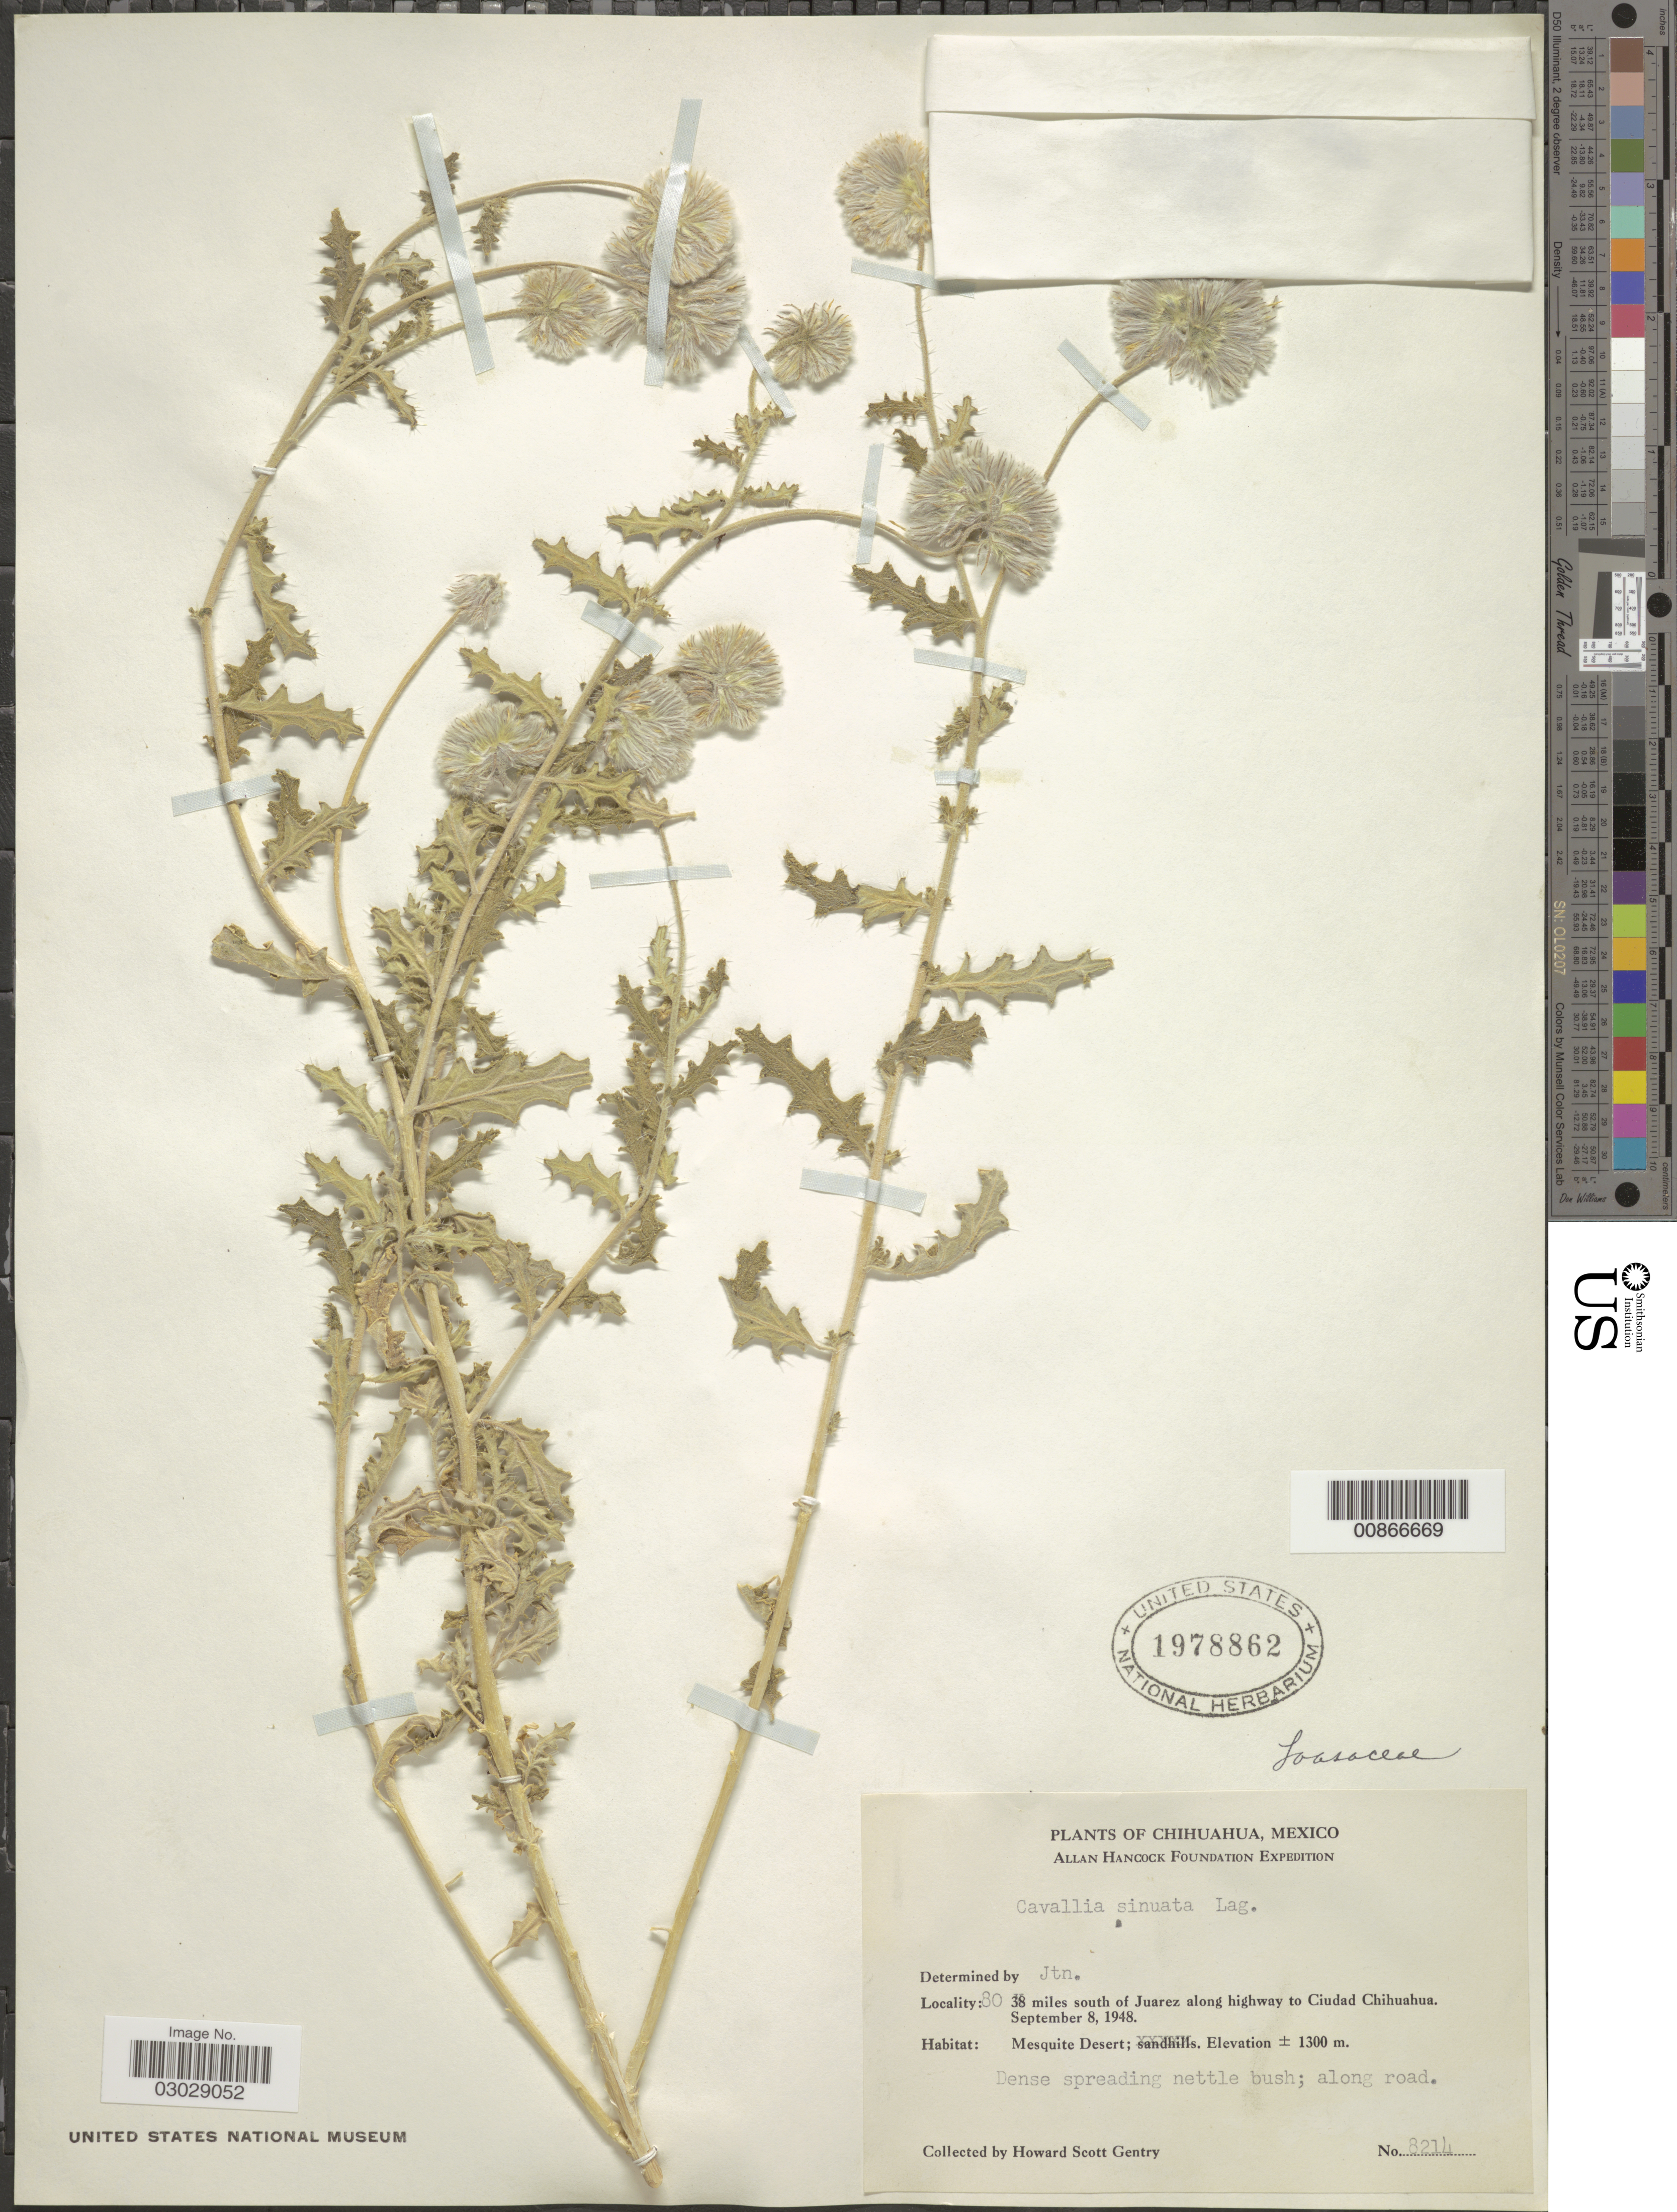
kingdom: Plantae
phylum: Tracheophyta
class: Magnoliopsida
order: Cornales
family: Loasaceae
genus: Cevallia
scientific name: Cevallia sinuata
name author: Lag.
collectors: H. S. Gentry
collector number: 8214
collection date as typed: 08 Sep 1948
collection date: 1948-09-08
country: Mexico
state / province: Chihuahua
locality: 80 miles south of Juárez along highway to Ciudad Chihuahua.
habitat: Along road. Mesquite Desert.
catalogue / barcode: US 1978862